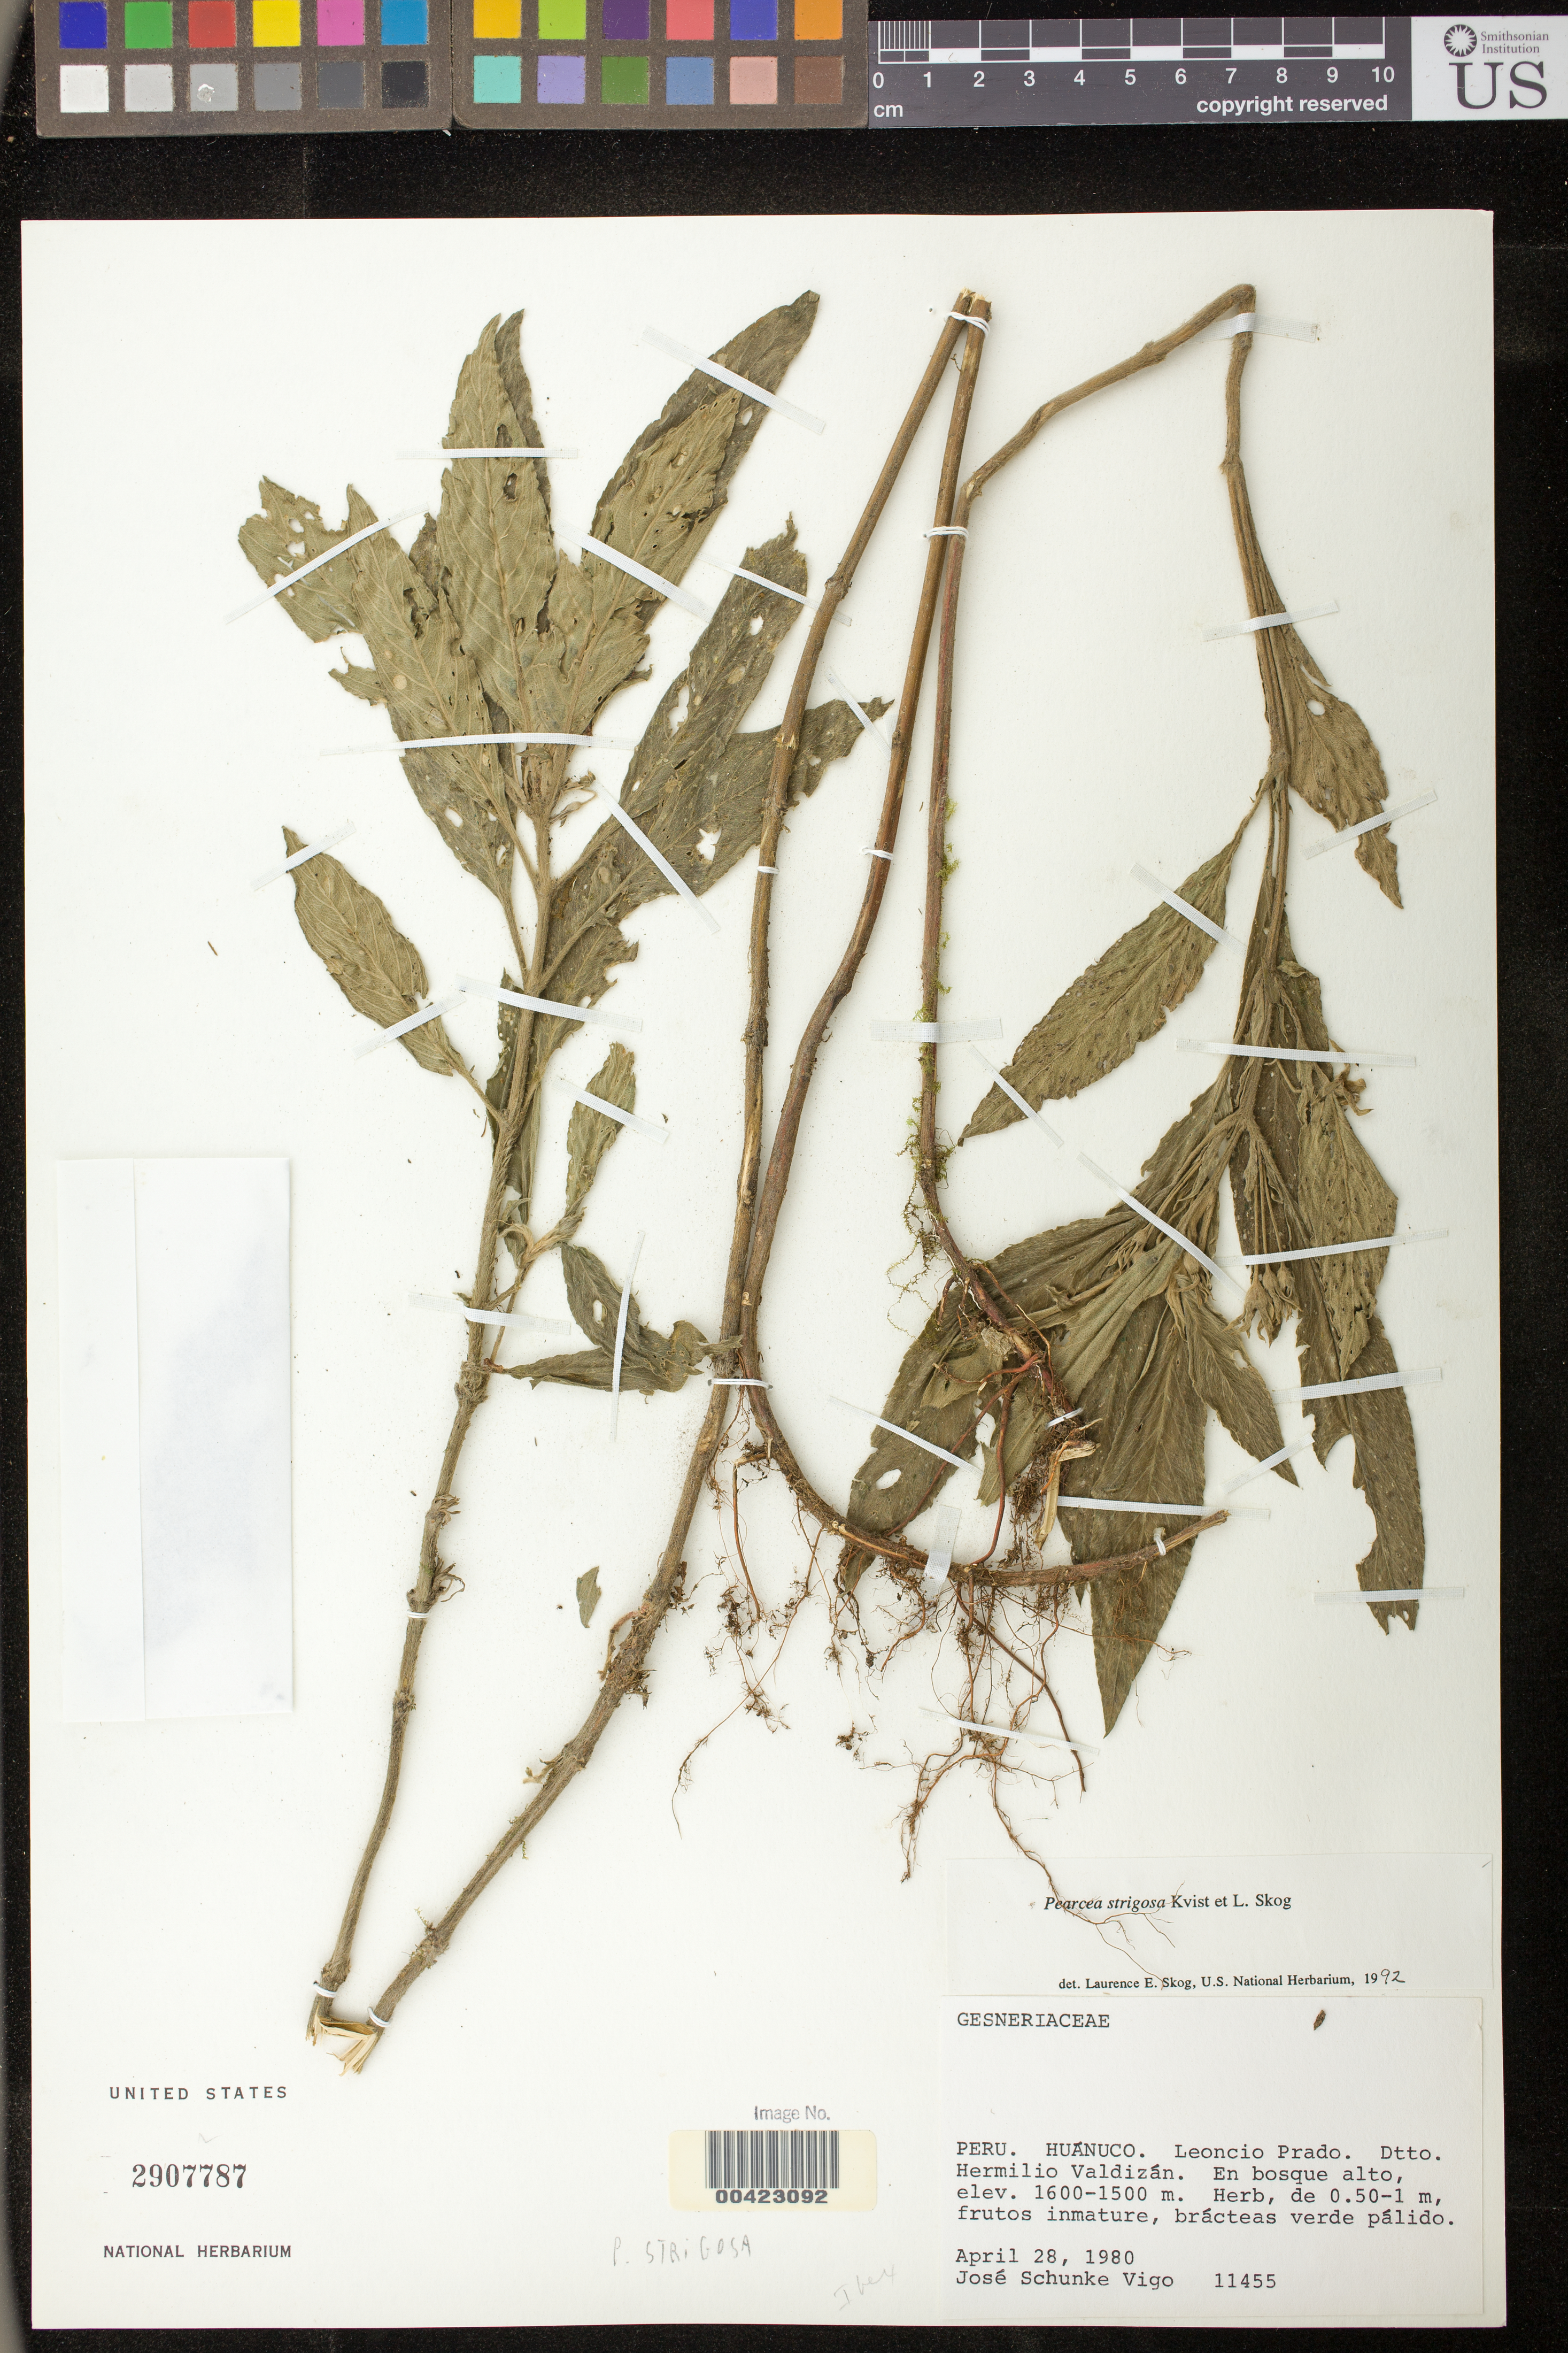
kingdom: Plantae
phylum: Tracheophyta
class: Magnoliopsida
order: Lamiales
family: Gesneriaceae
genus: Pearcea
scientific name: Pearcea strigosa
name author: L.P. Kvist & L.E. Skog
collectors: J. Schunke Vigo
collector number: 11455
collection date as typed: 28 Apr 1980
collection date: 1980-04-28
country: Peru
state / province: Huánuco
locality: Prov. Leoncio Prado; Hermilio Valdizan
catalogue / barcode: US 2907787